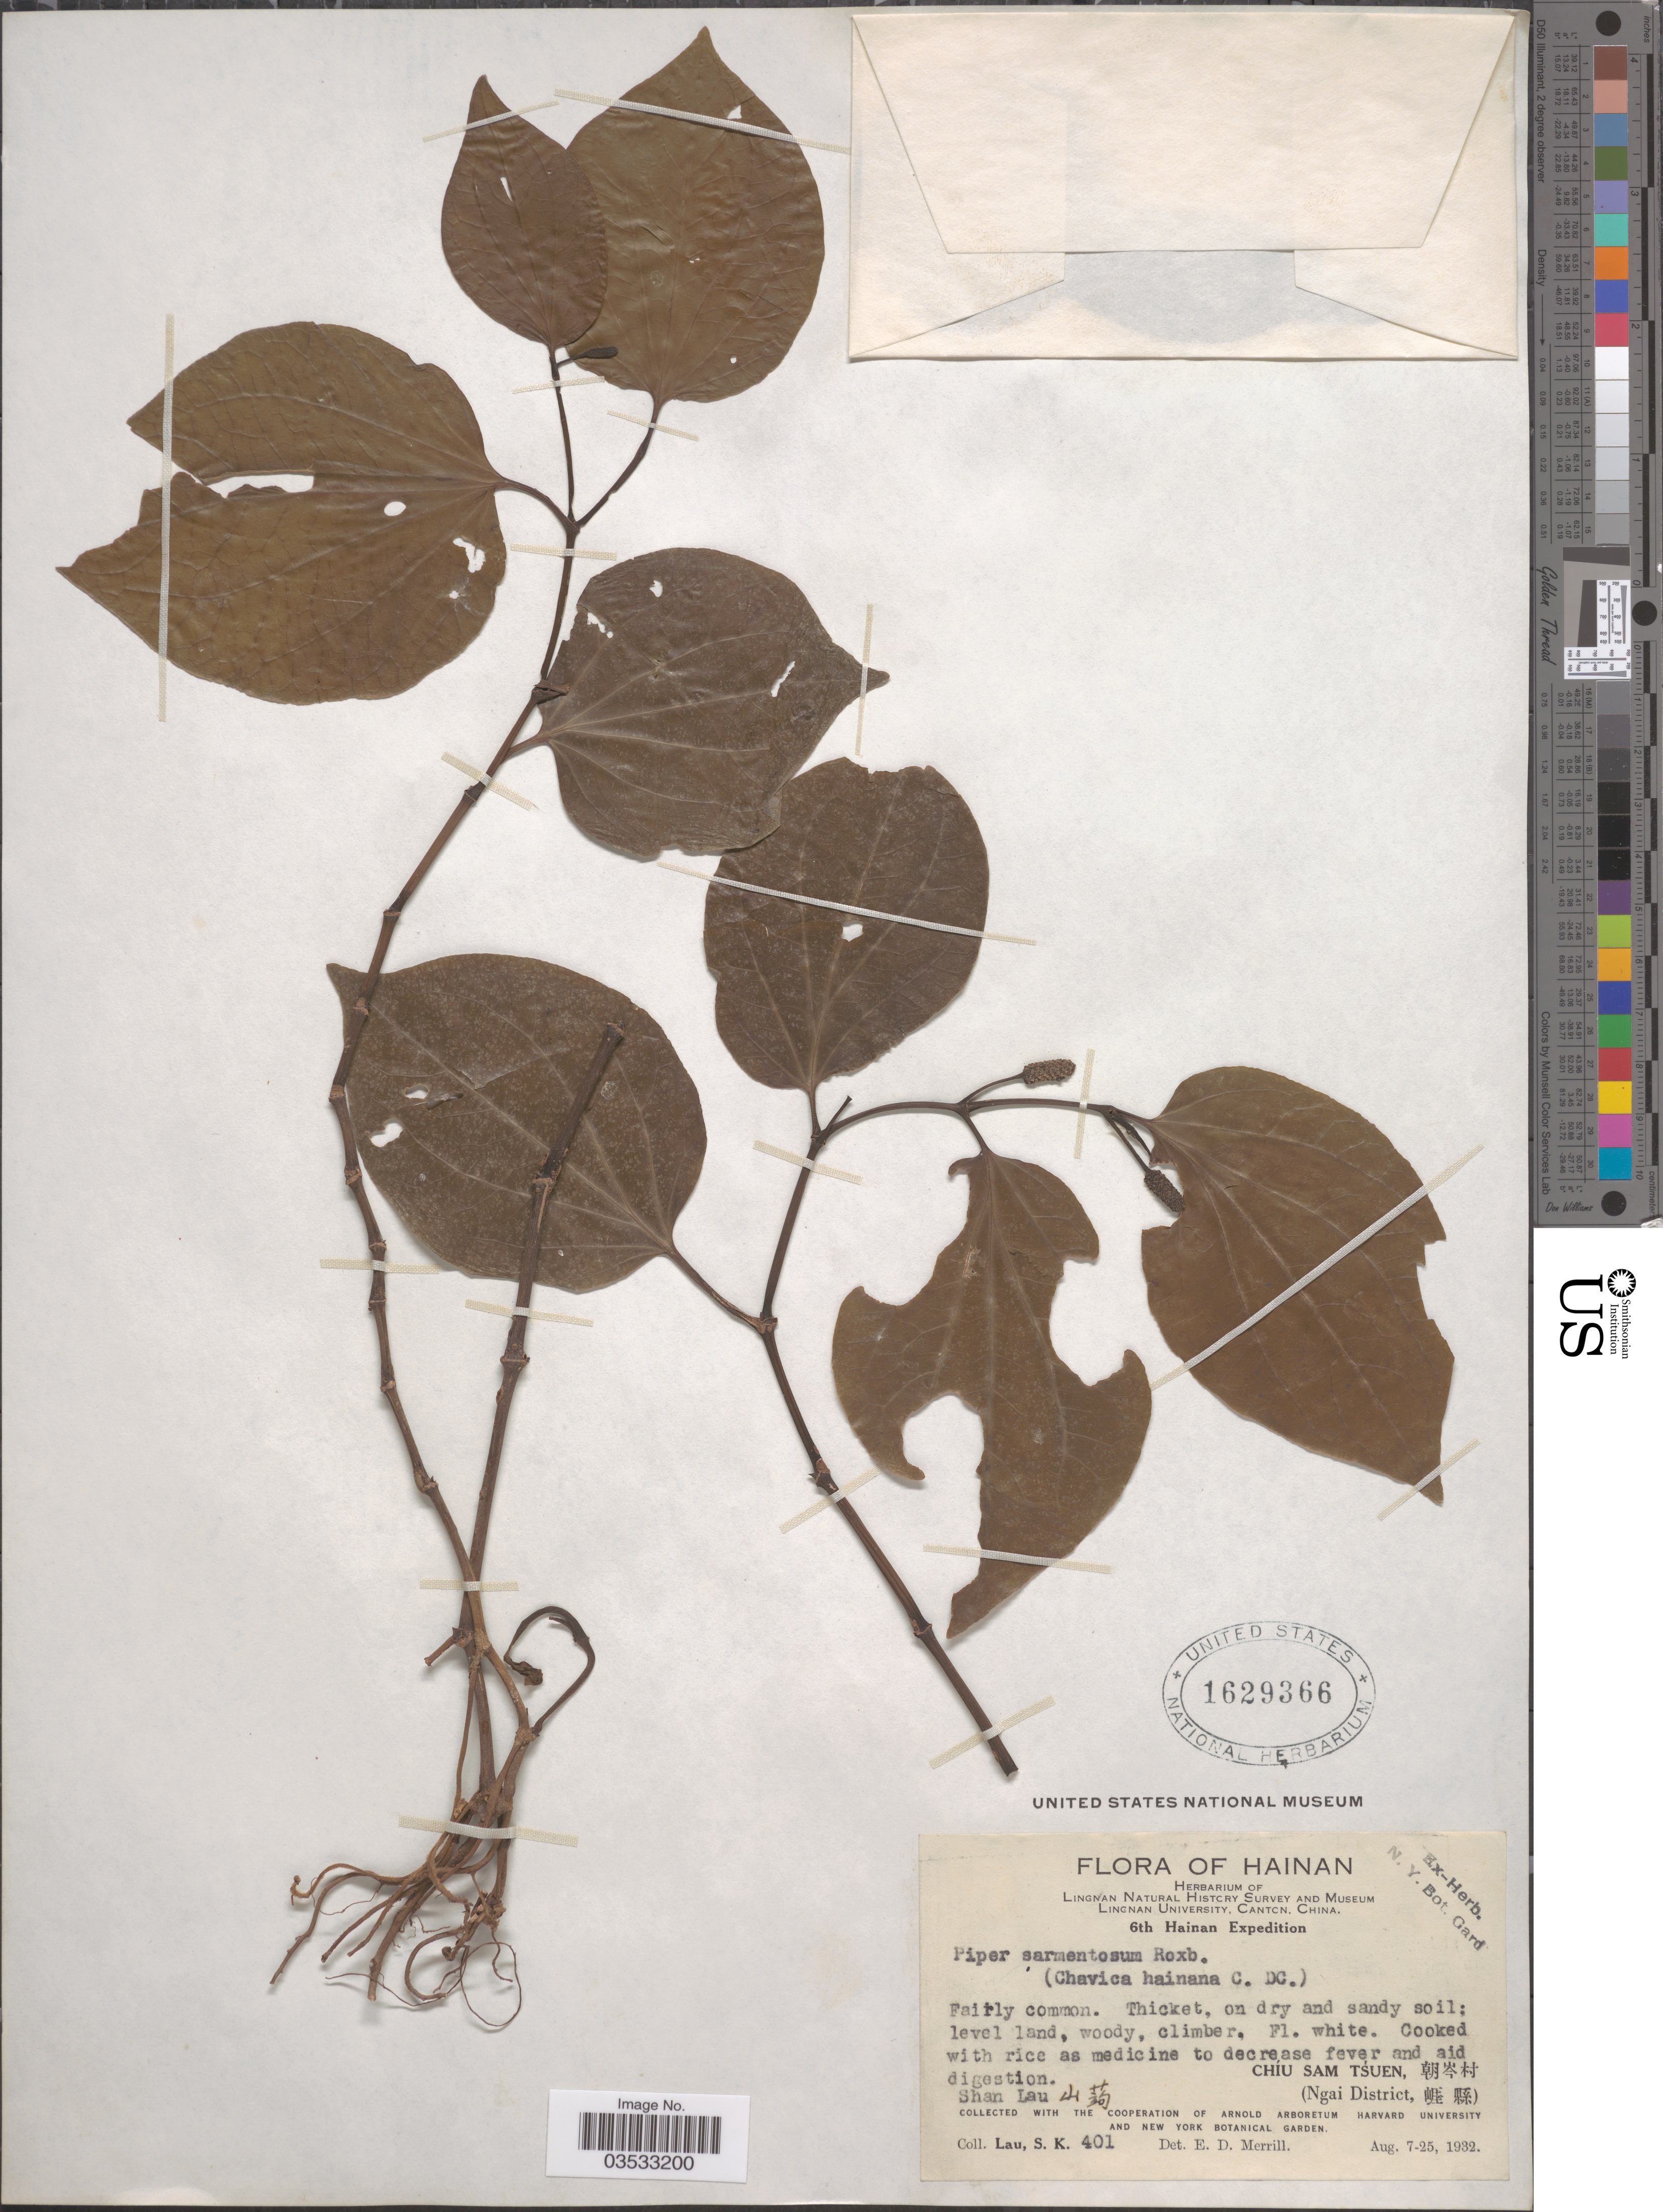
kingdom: Plantae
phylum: Tracheophyta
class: Magnoliopsida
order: Piperales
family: Piperaceae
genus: Piper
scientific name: Piper sarmentosum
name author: Roxb.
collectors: S. K. Lau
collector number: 401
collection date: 1932-08-07/1932-08-25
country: China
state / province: Hainan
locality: Chiu Sam Tsuen. (Ngai District). Shan Lau.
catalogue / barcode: US 1629366